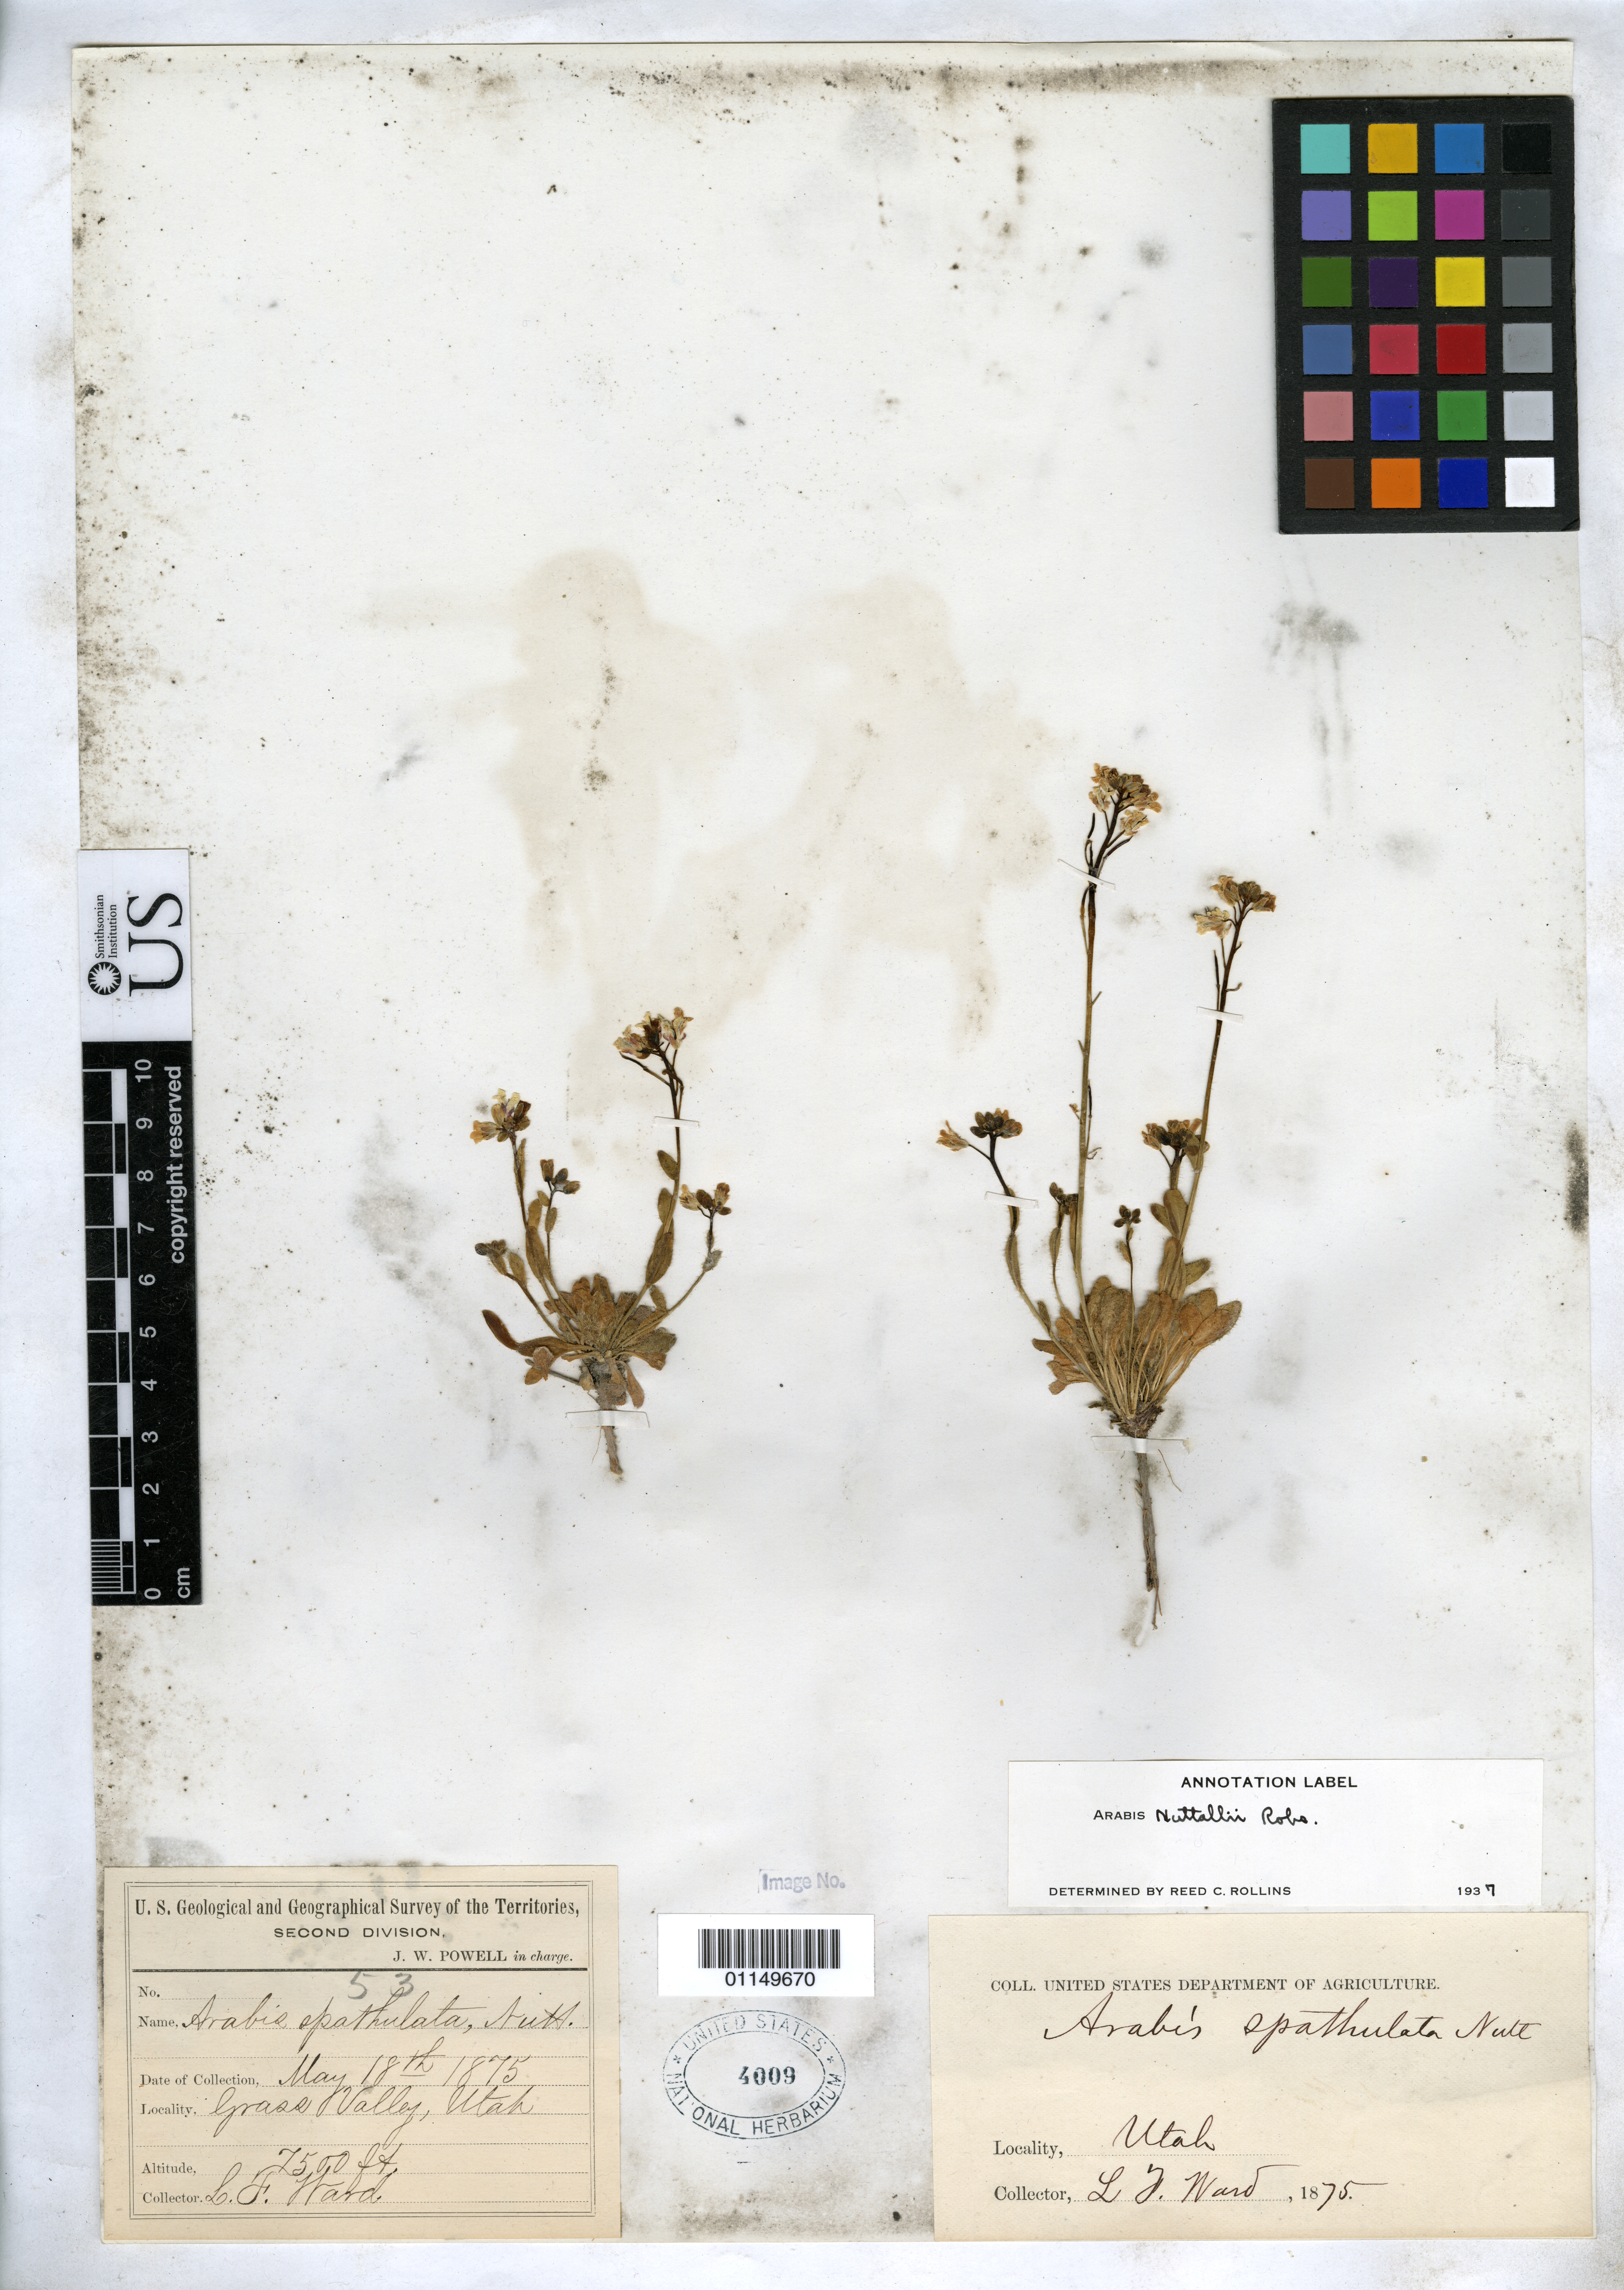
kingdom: Plantae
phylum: Tracheophyta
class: Magnoliopsida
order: Brassicales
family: Brassicaceae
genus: Arabis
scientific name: Arabis nuttallii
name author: B.L. Rob.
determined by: Rollins, Reed C., (GH), Harvard University Herbaria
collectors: L. F. Ward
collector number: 53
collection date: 1875-05-18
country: United States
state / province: Utah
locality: Grass Valley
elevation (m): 2286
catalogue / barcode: US 4009